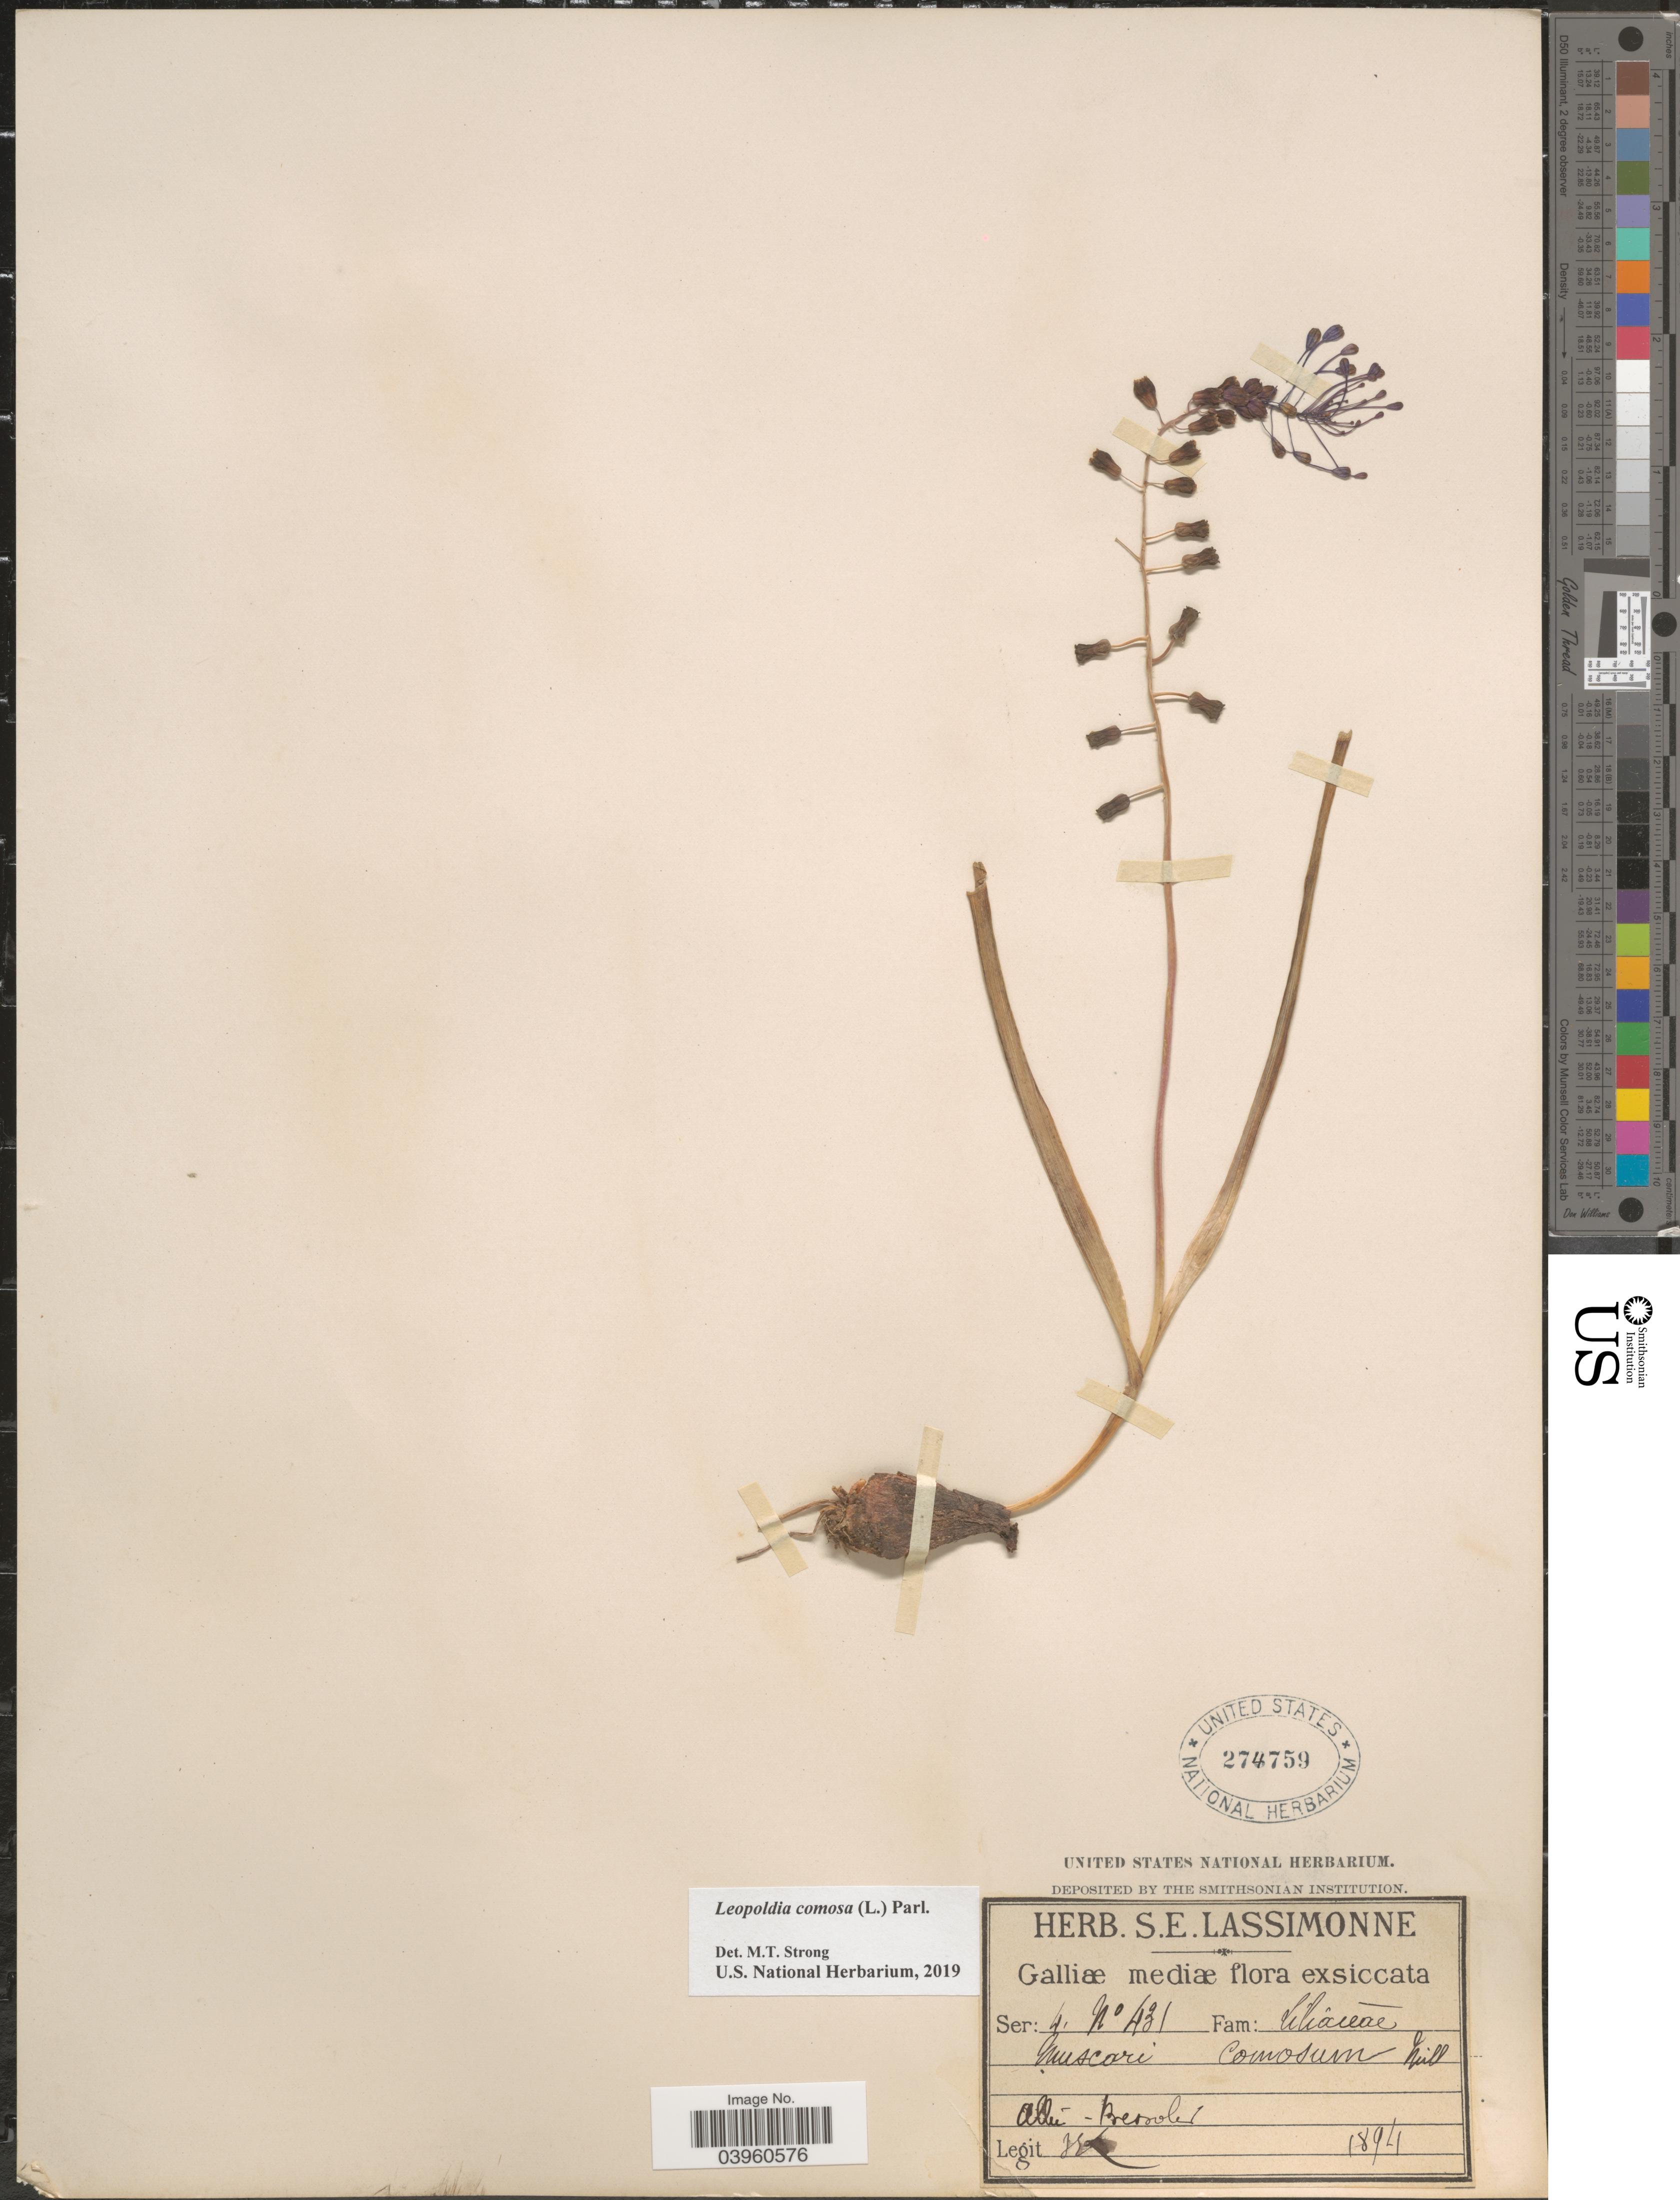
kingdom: Plantae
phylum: Tracheophyta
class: Liliopsida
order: Asparagales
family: Asparagaceae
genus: Leopoldia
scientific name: Leopoldia comosa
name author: (L.) Parl.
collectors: S. Lassimonne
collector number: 431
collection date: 1894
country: France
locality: Galliæ mediæ. Allier-Bersoler. [interpreted]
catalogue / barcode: US 274759